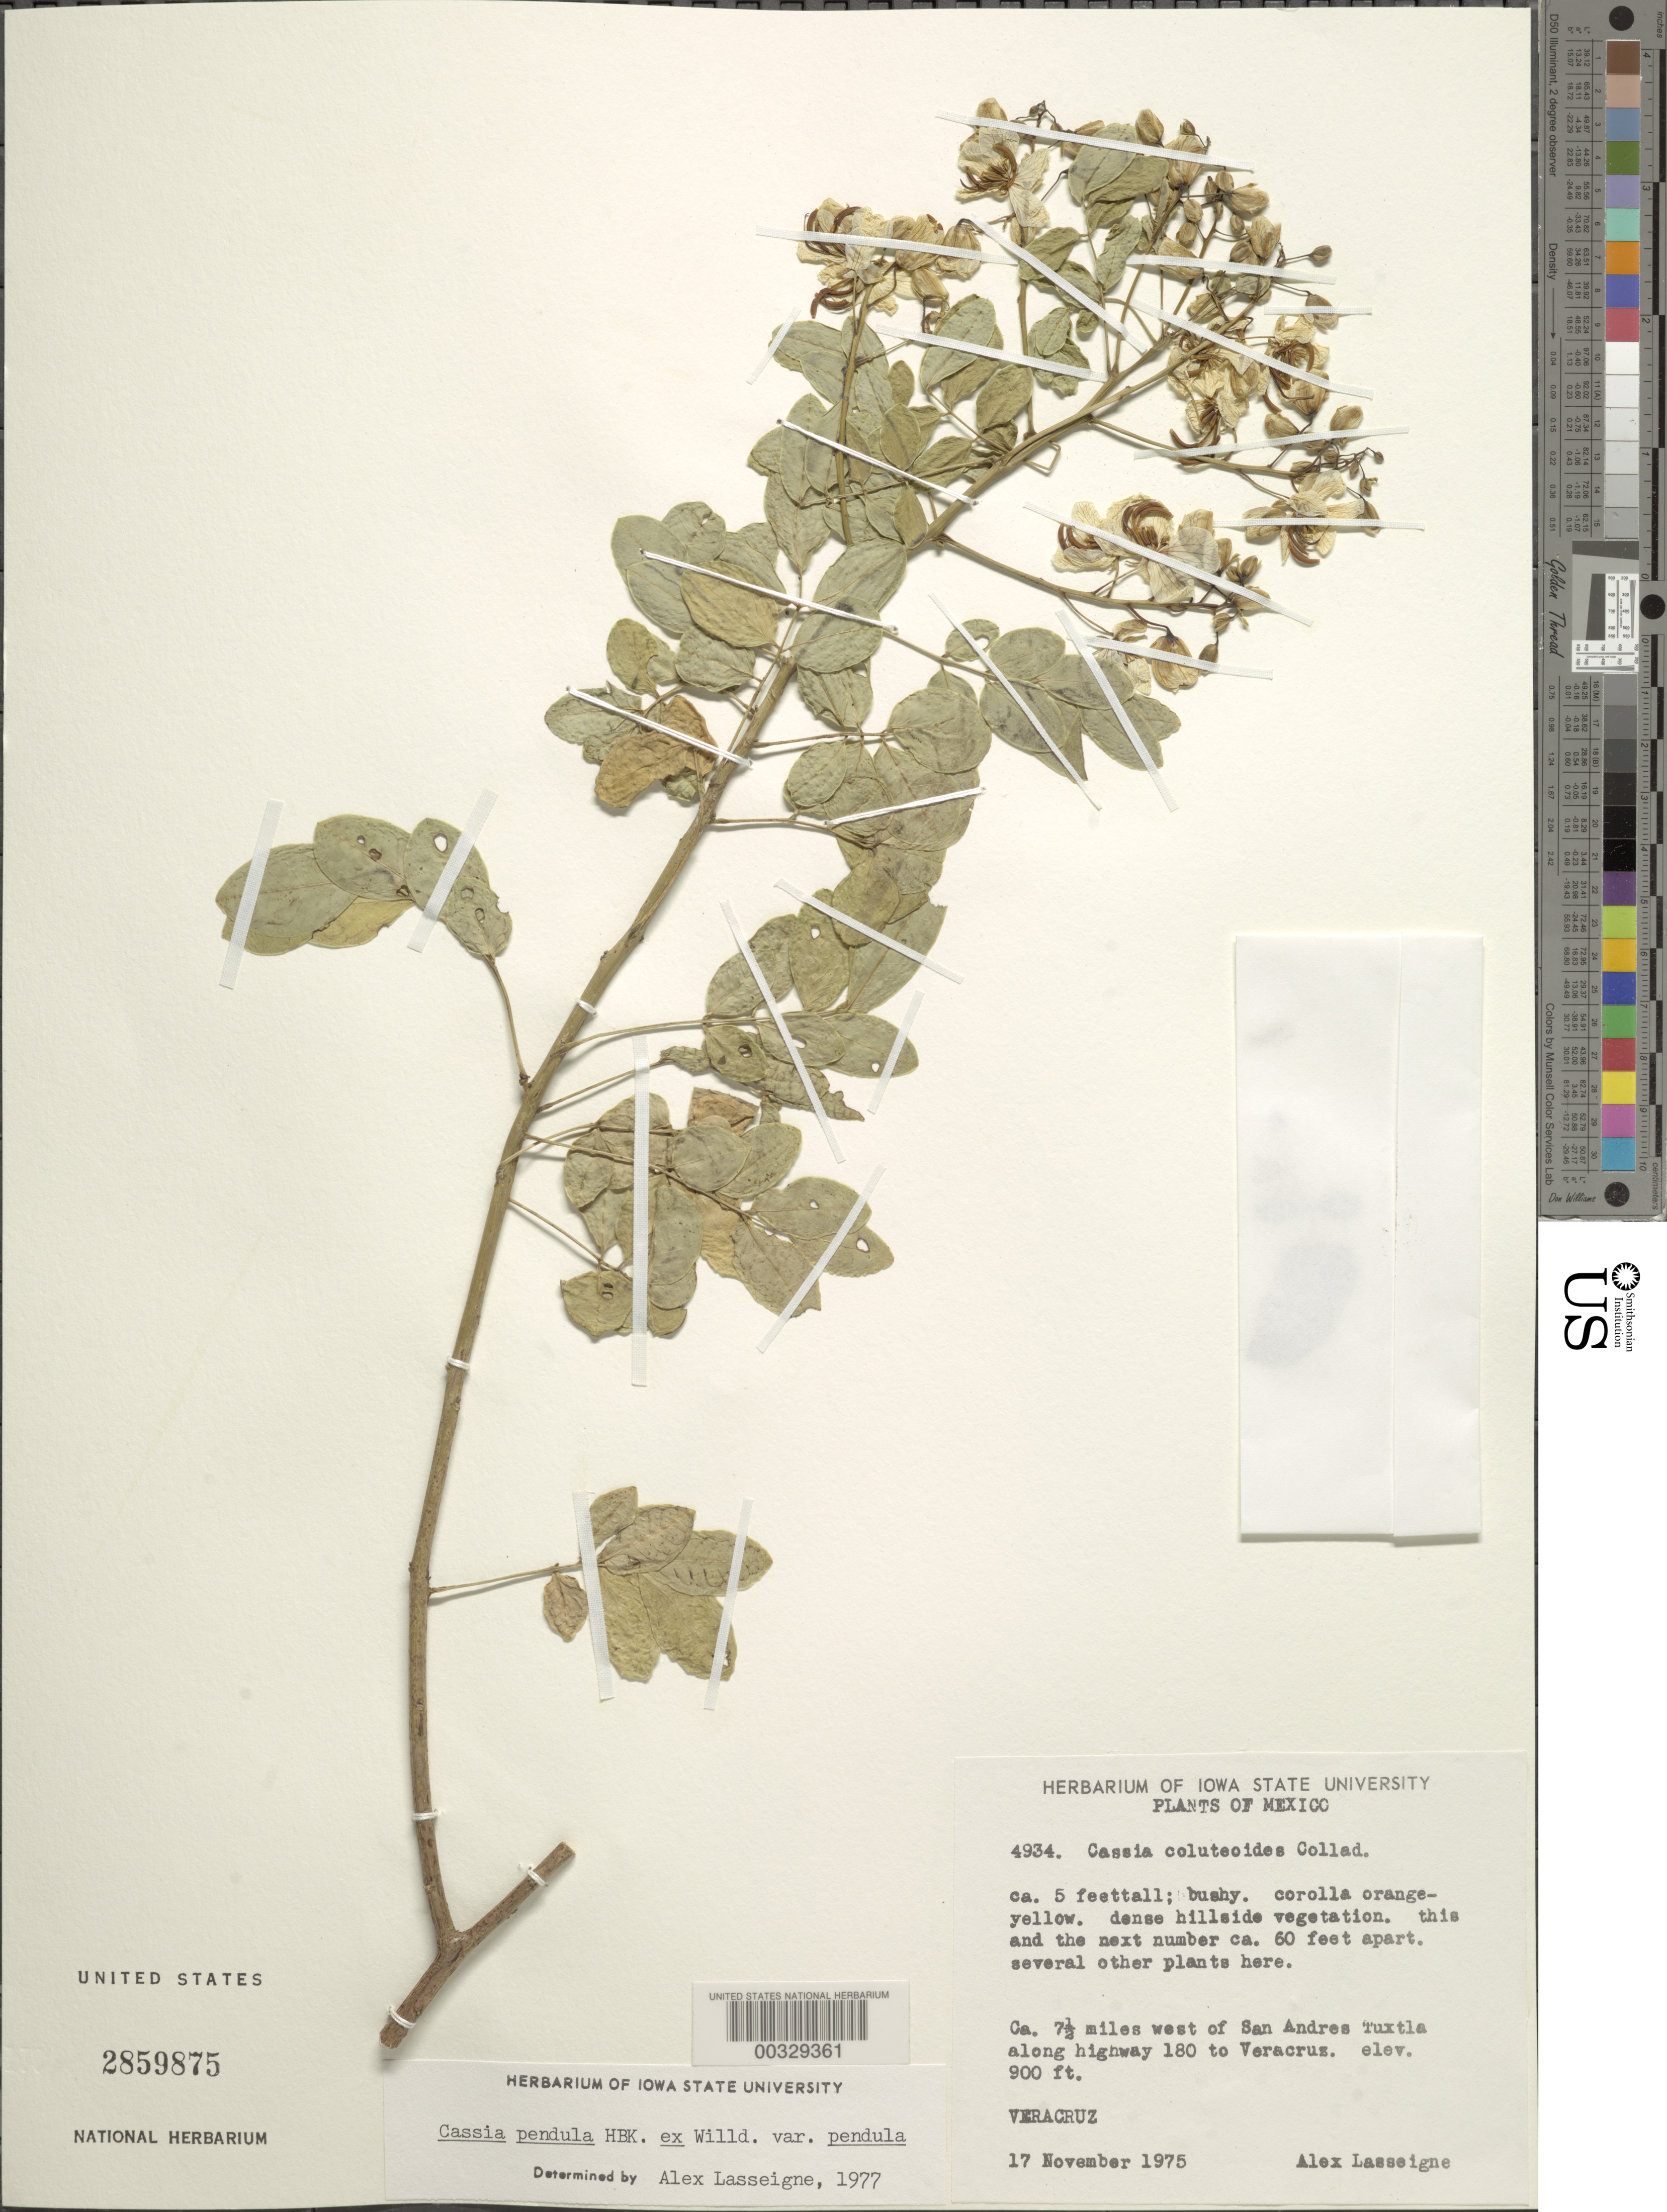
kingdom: Plantae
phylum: Tracheophyta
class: Magnoliopsida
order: Fabales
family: Fabaceae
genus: Senna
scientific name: Senna pendula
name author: (Humb. & Bonpl. ex Willd.) H.S. Irwin & Barneby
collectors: A. Lasseigne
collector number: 4934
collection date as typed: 17 Nov 1975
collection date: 1975-11-17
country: Mexico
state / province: Veracruz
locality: Ca 7.5 mi W of San Andres Tuxtla along highway 180 to Veracruz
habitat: Dense hillside vegetation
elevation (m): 274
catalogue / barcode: US 2859875